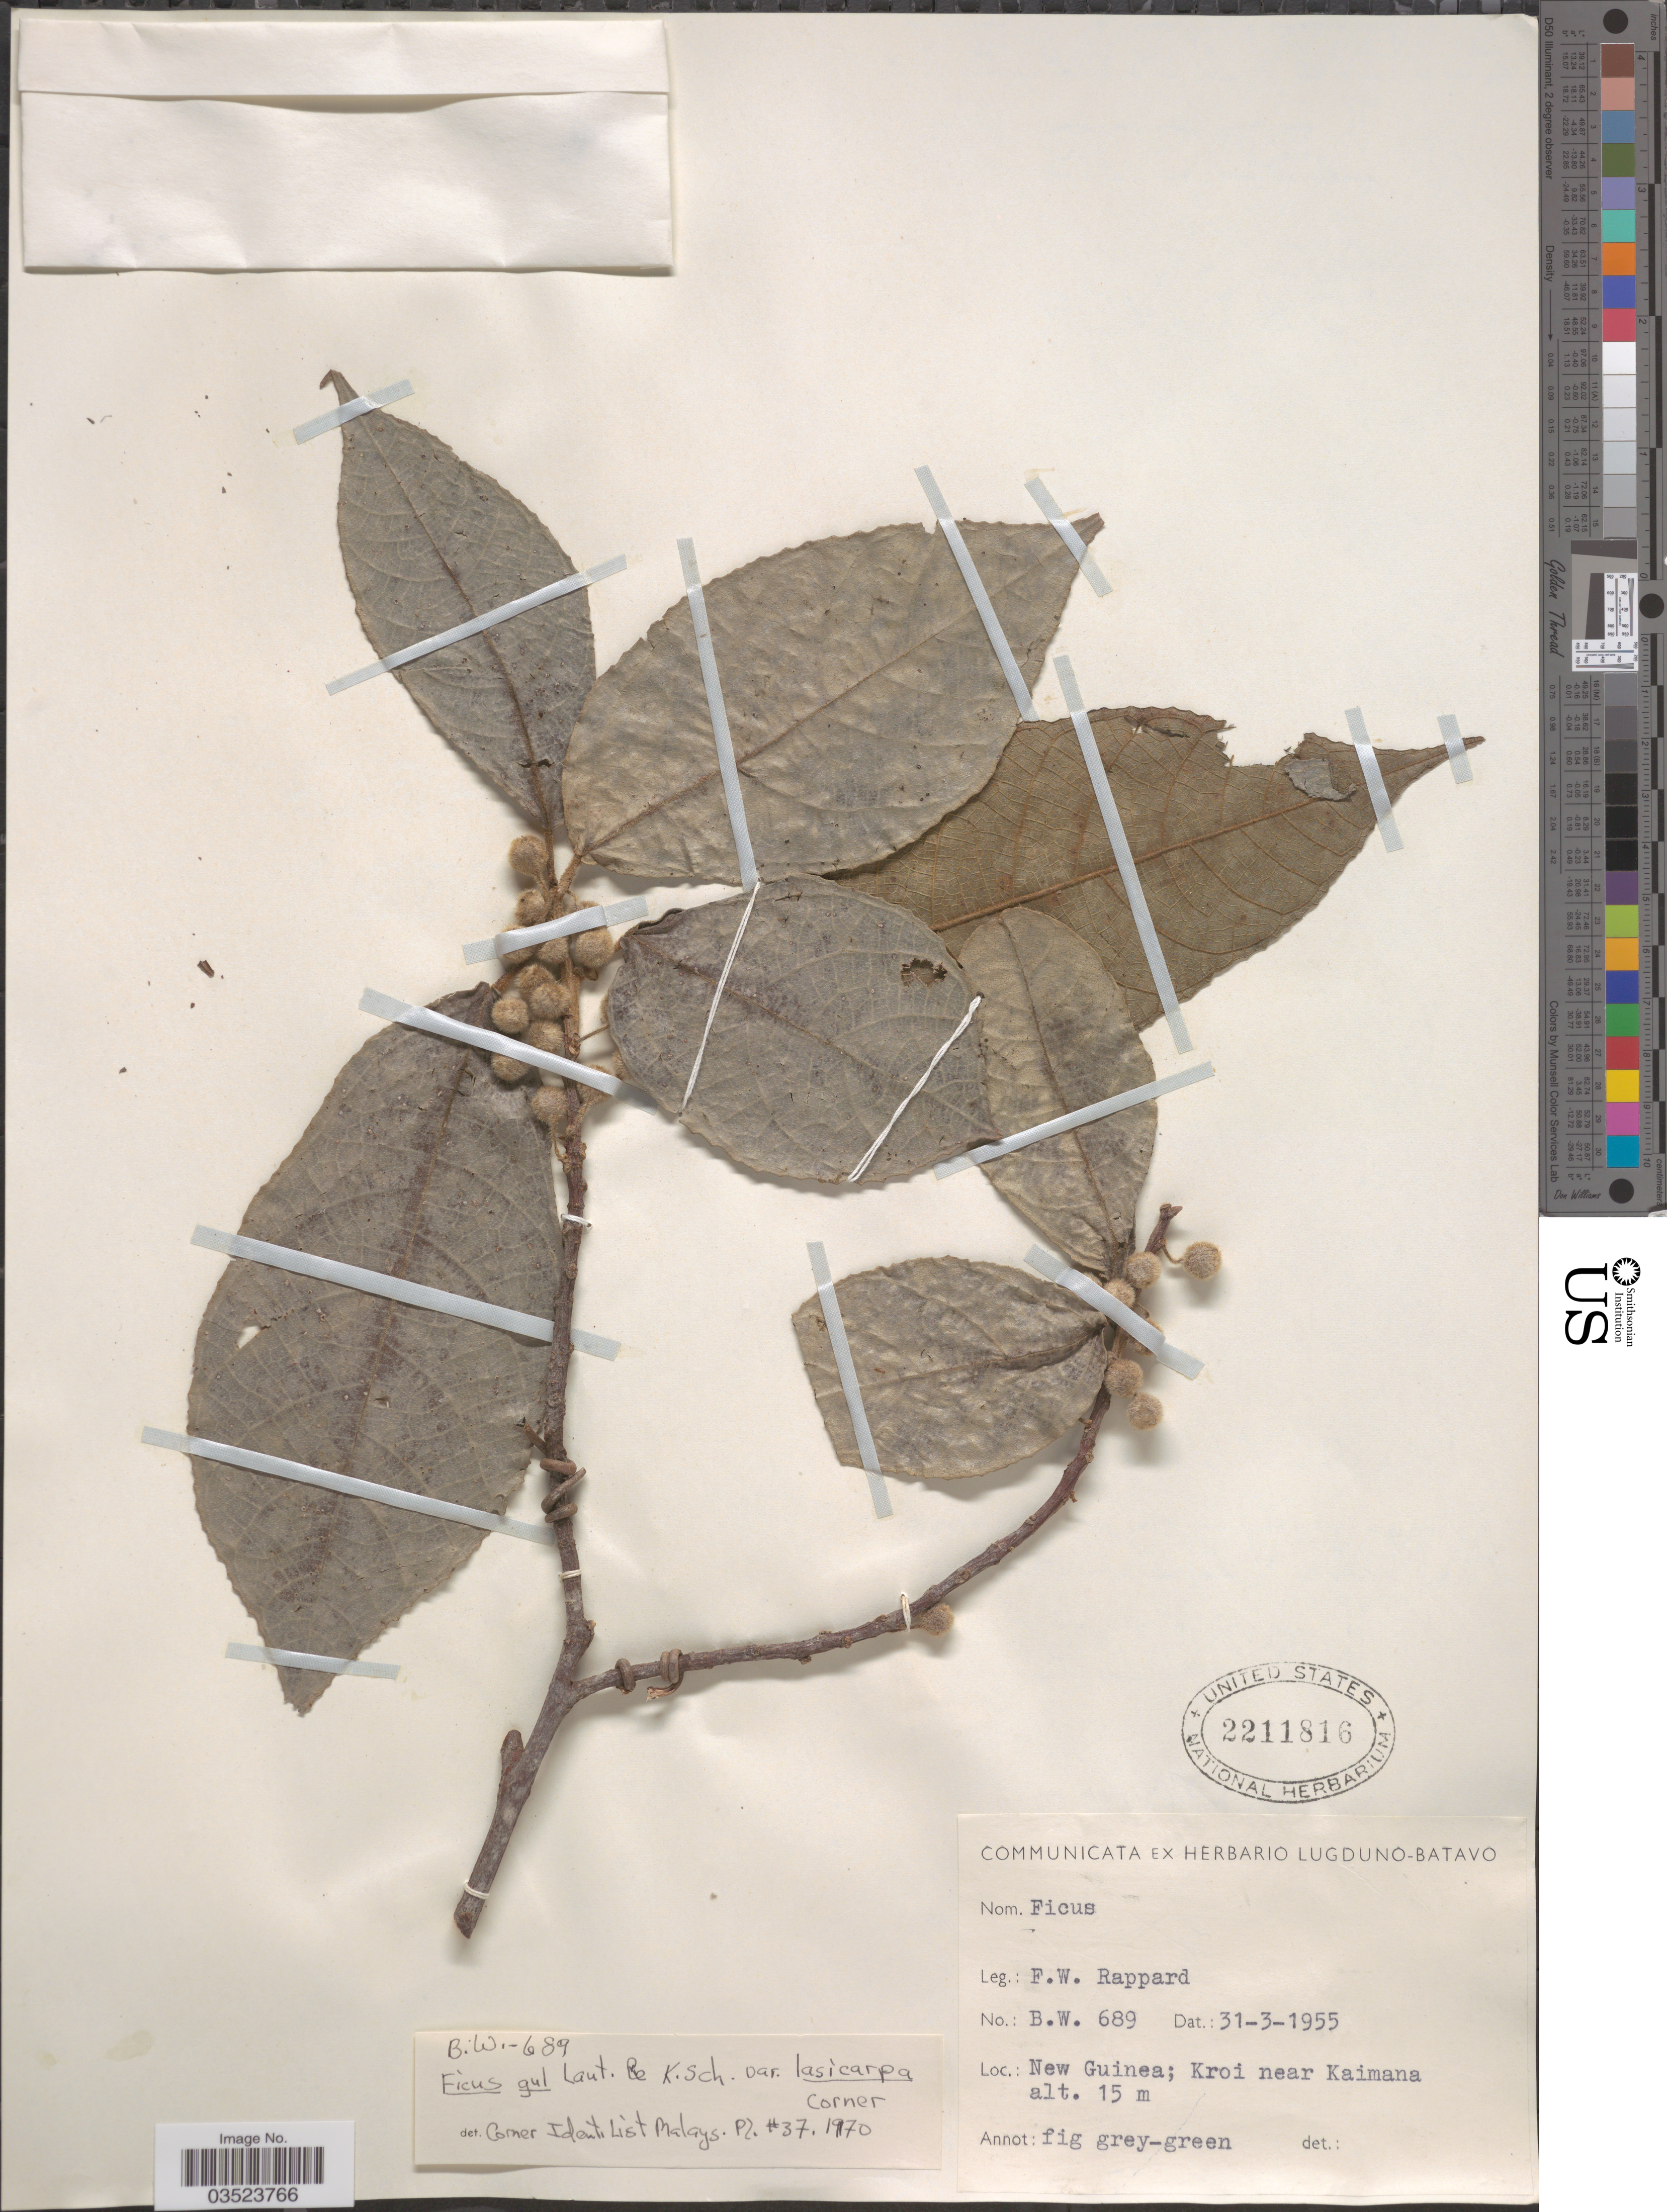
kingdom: Plantae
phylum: Tracheophyta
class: Magnoliopsida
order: Rosales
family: Moraceae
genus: Ficus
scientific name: Ficus gul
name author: Lauterb. & K. Schum.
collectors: F. Rappard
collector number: B.W.689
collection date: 1955-03-31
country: Papua New Guinea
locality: New Guinea; Kroi near Kaimana.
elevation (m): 15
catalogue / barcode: US 2211816